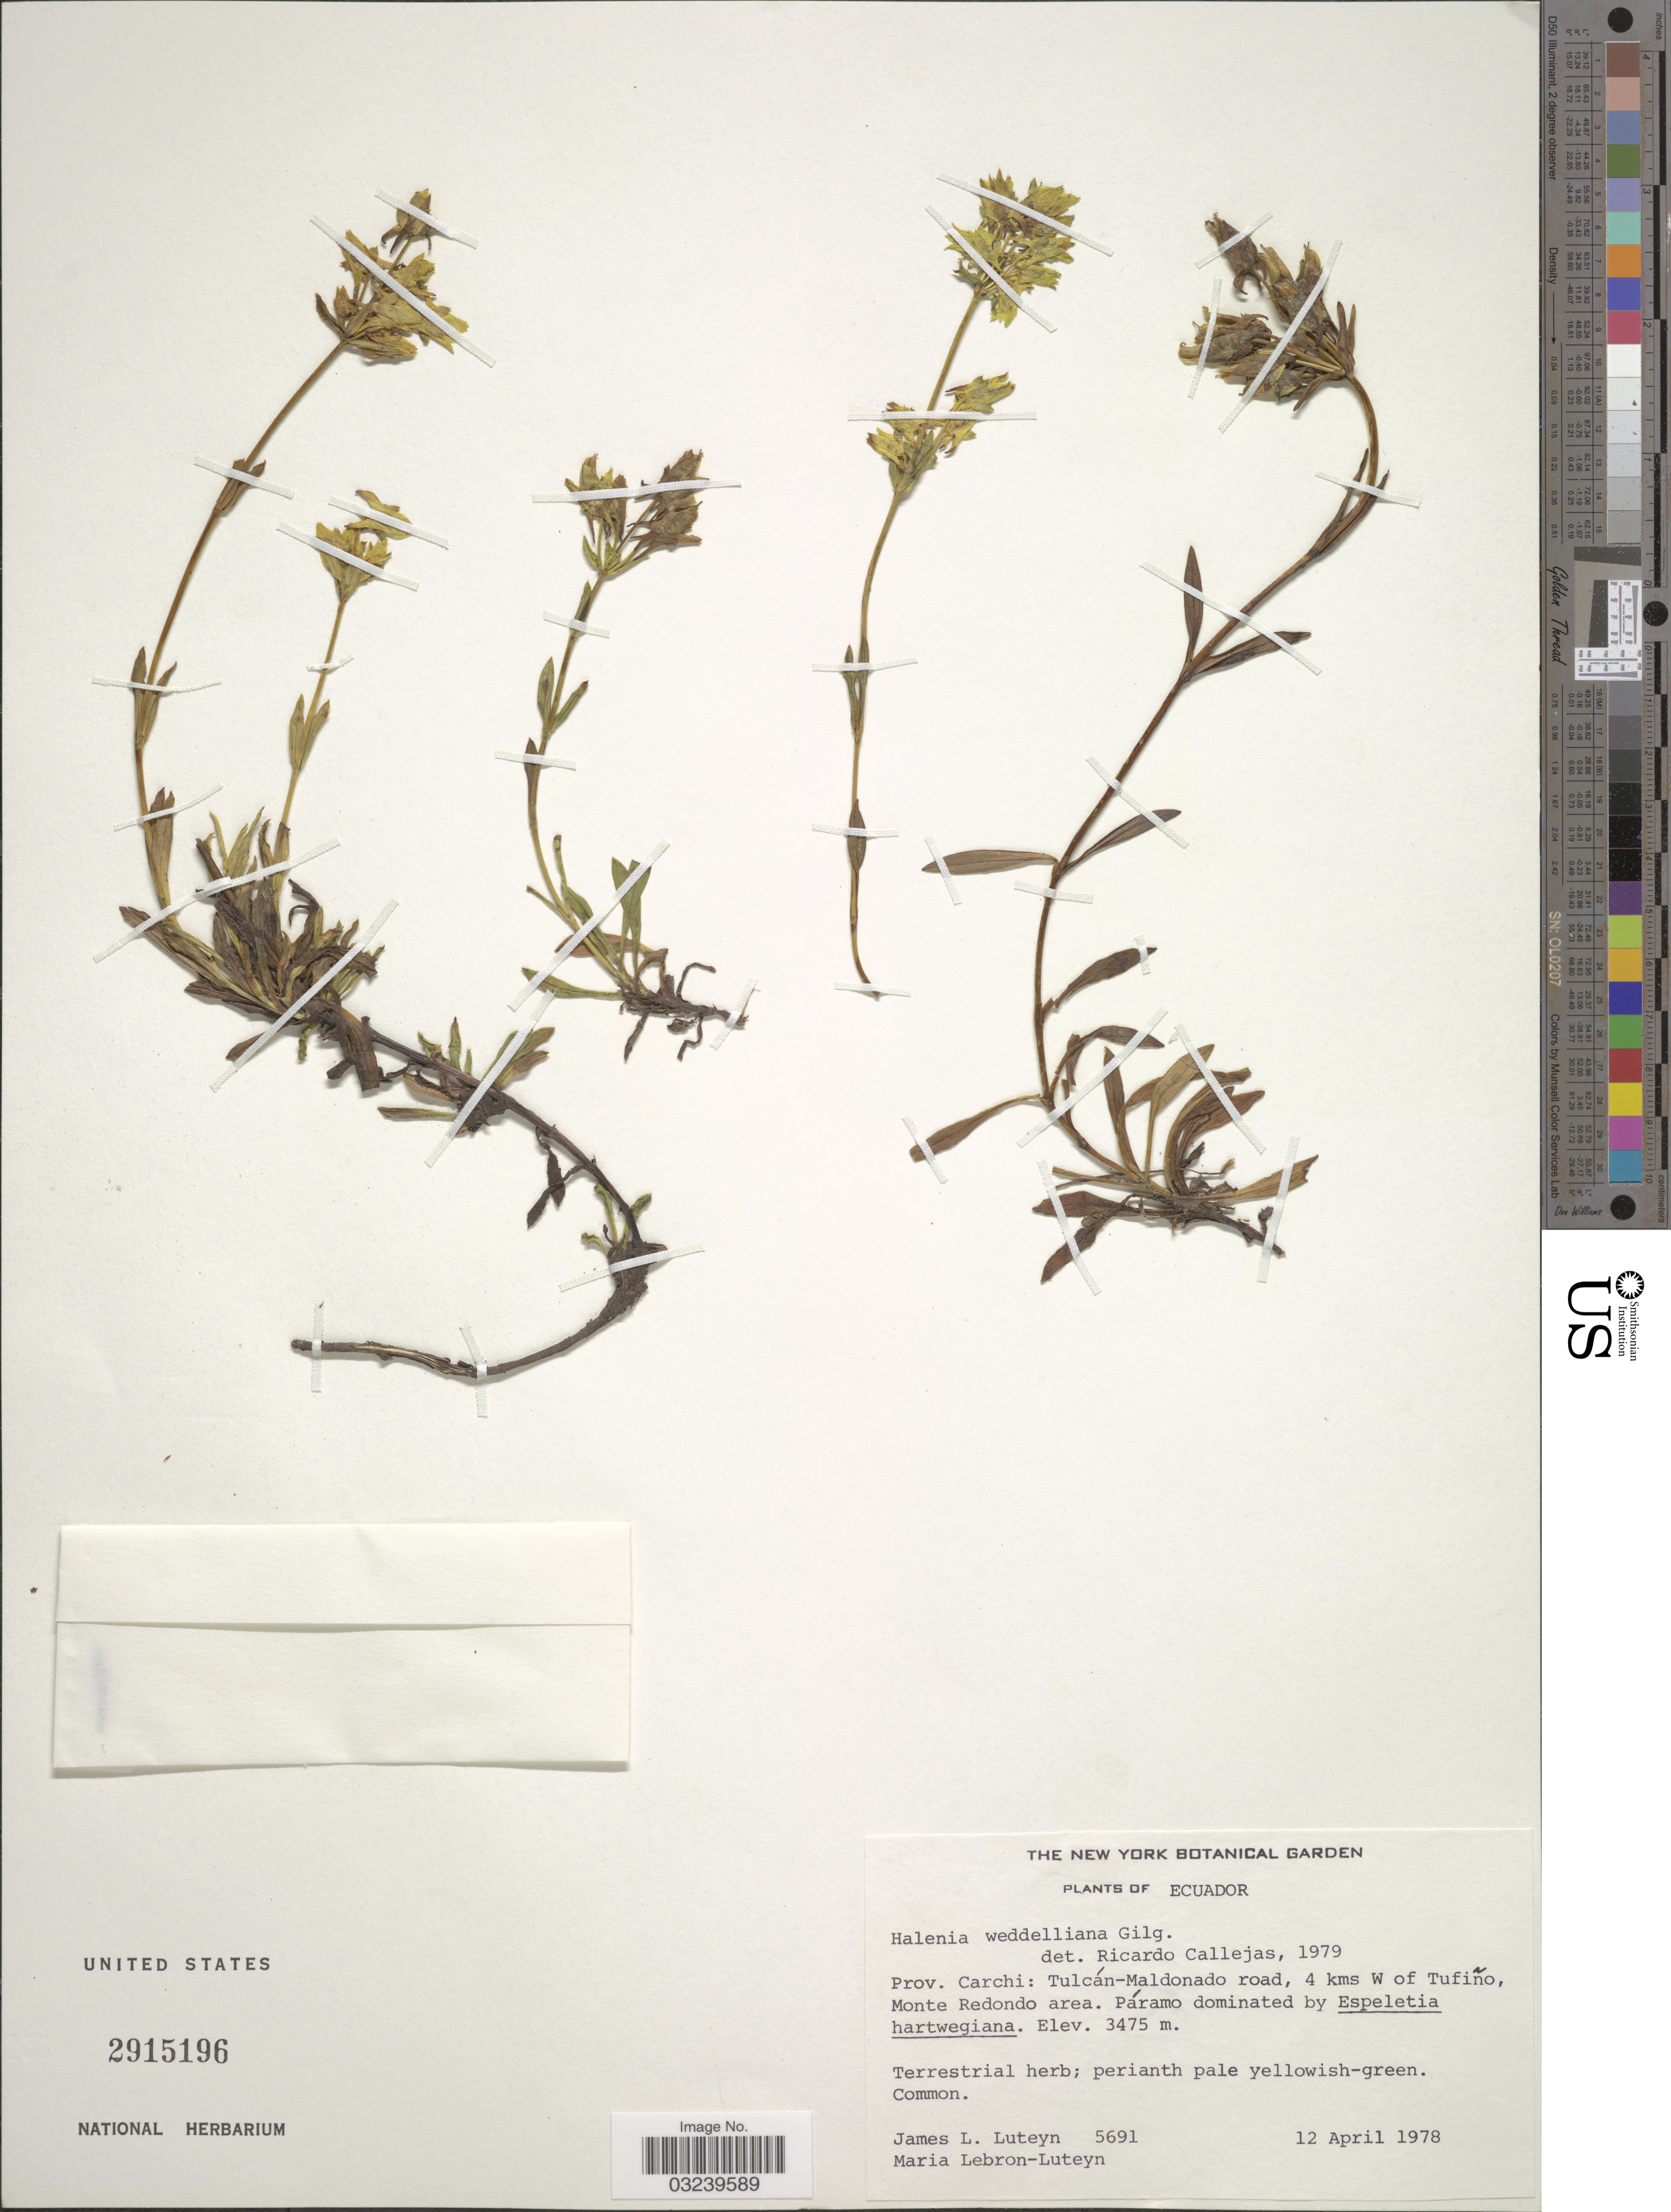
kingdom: Plantae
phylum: Tracheophyta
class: Magnoliopsida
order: Gentianales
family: Gentianaceae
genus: Halenia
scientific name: Halenia weddelliana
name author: Gilg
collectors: J. Luteyn & M. L. Lebrón-Luteyn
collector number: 5691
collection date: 1978-04-12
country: Ecuador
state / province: Carchi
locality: Prov. Carchi: Tulcán-Maldonado road, 4 kms W of Tufiño, Monte Redondo area.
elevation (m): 3475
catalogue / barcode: US 2915196